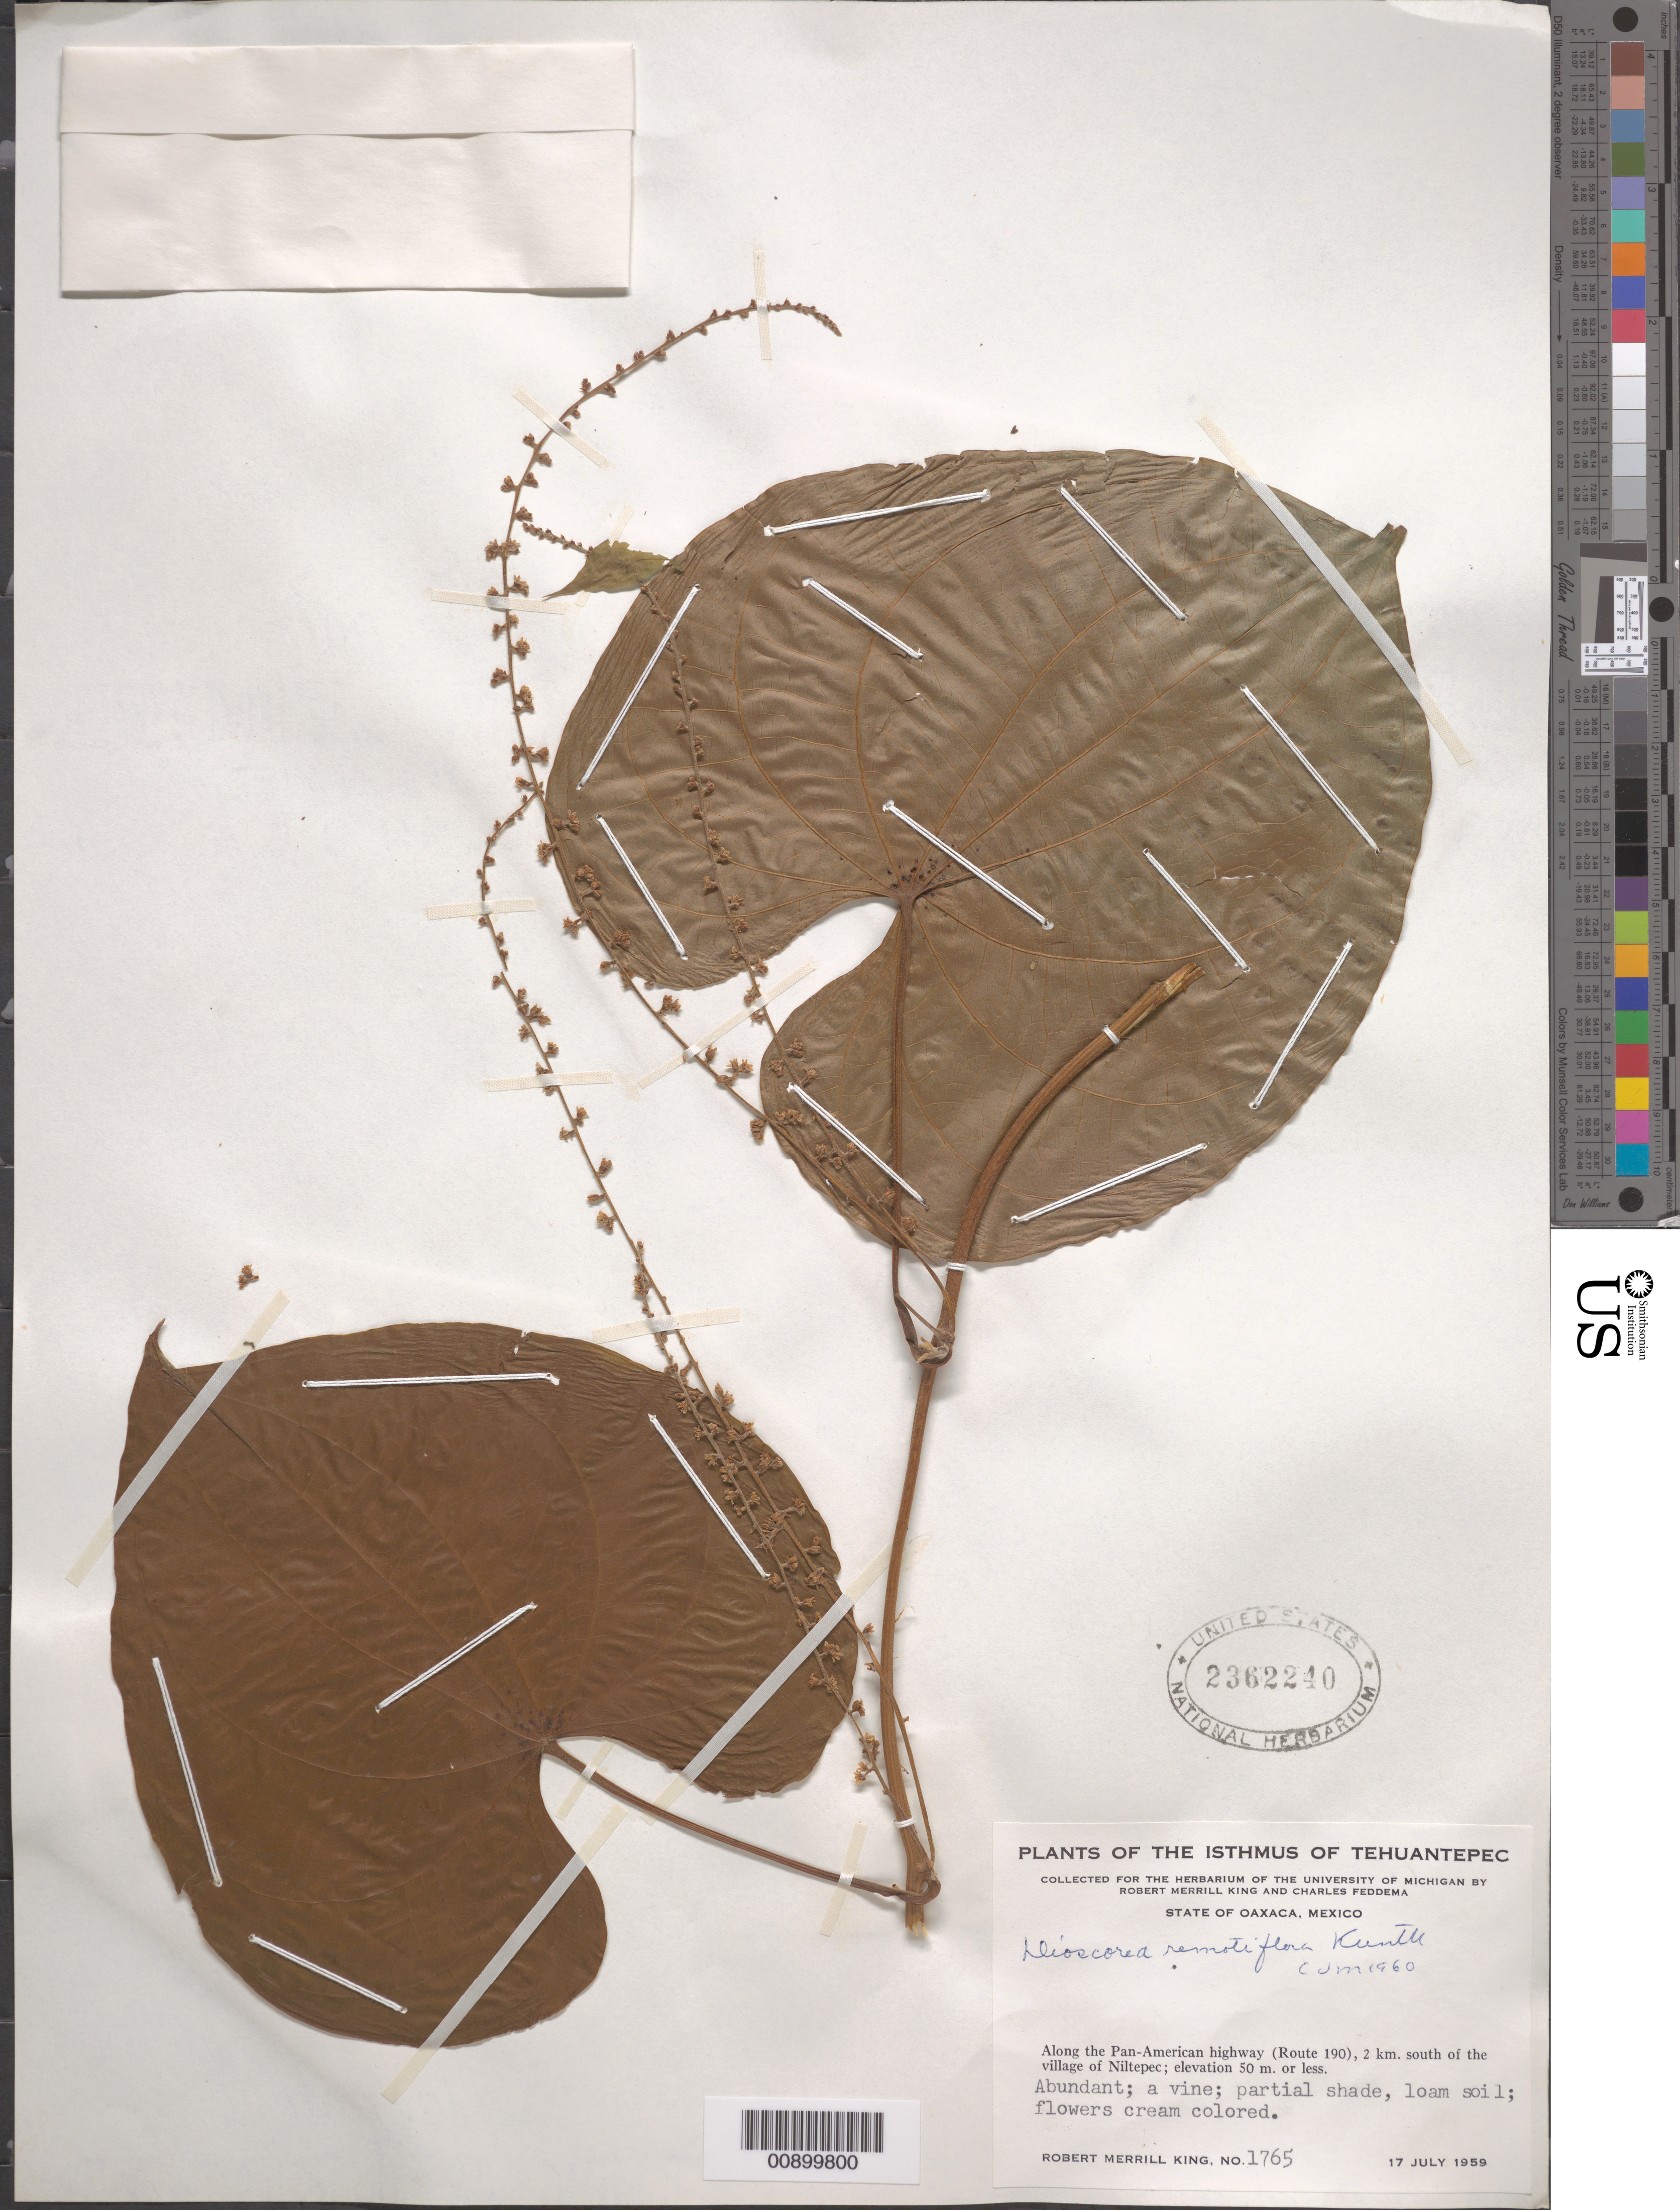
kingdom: Plantae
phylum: Tracheophyta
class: Liliopsida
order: Dioscoreales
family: Dioscoreaceae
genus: Dioscorea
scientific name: Dioscorea remotiflora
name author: Kunth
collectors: R. M. King & C. Feddema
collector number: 1765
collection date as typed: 17 Jul 1959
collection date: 1959-07-17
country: Mexico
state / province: Oaxaca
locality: Along the Pan-American highway (Route 190), 2 km south of the village of Niltepec.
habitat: Partial shade, loam soil.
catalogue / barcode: US 2362240